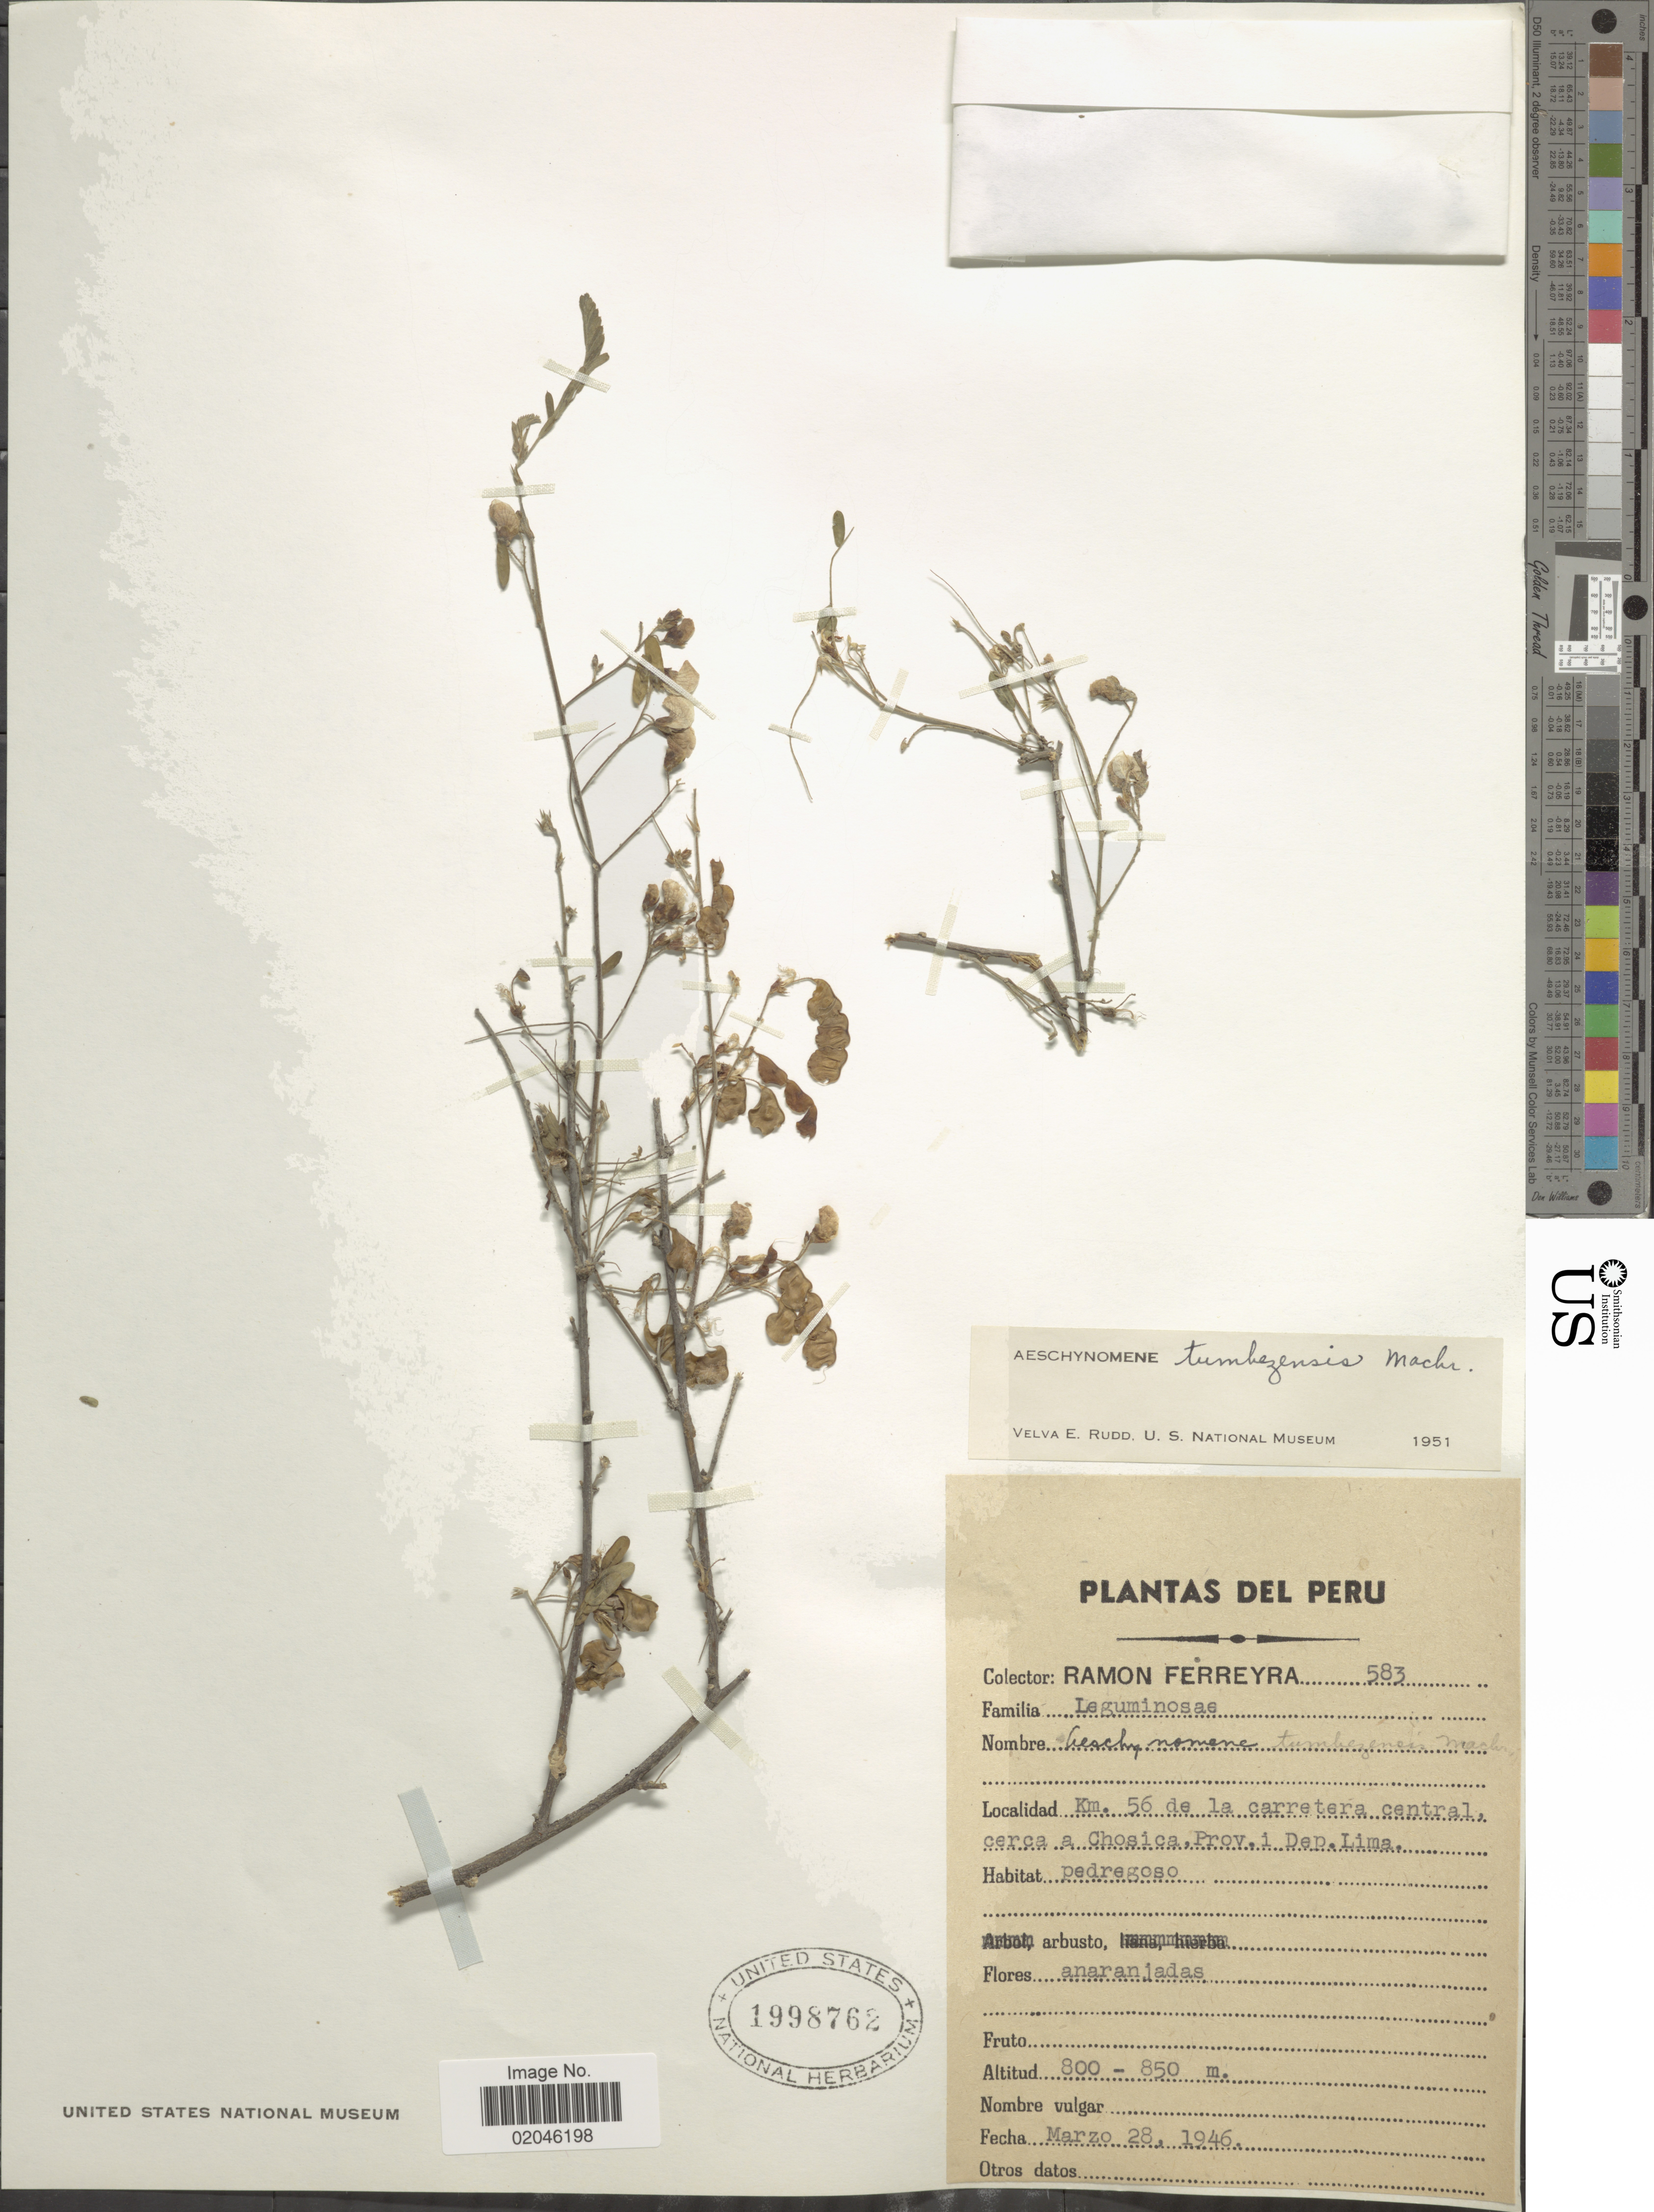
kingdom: Plantae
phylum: Tracheophyta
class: Magnoliopsida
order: Fabales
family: Fabaceae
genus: Aeschynomene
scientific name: Aeschynomene tumbezensis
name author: J.F. Macbr.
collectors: R. A. Ferreyra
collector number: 583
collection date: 1946-03-28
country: Peru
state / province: Lima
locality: Km. 57 de la carretera central, cerca a Chosica, Prov. i Dep. Lima.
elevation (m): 800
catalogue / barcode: US 1998762